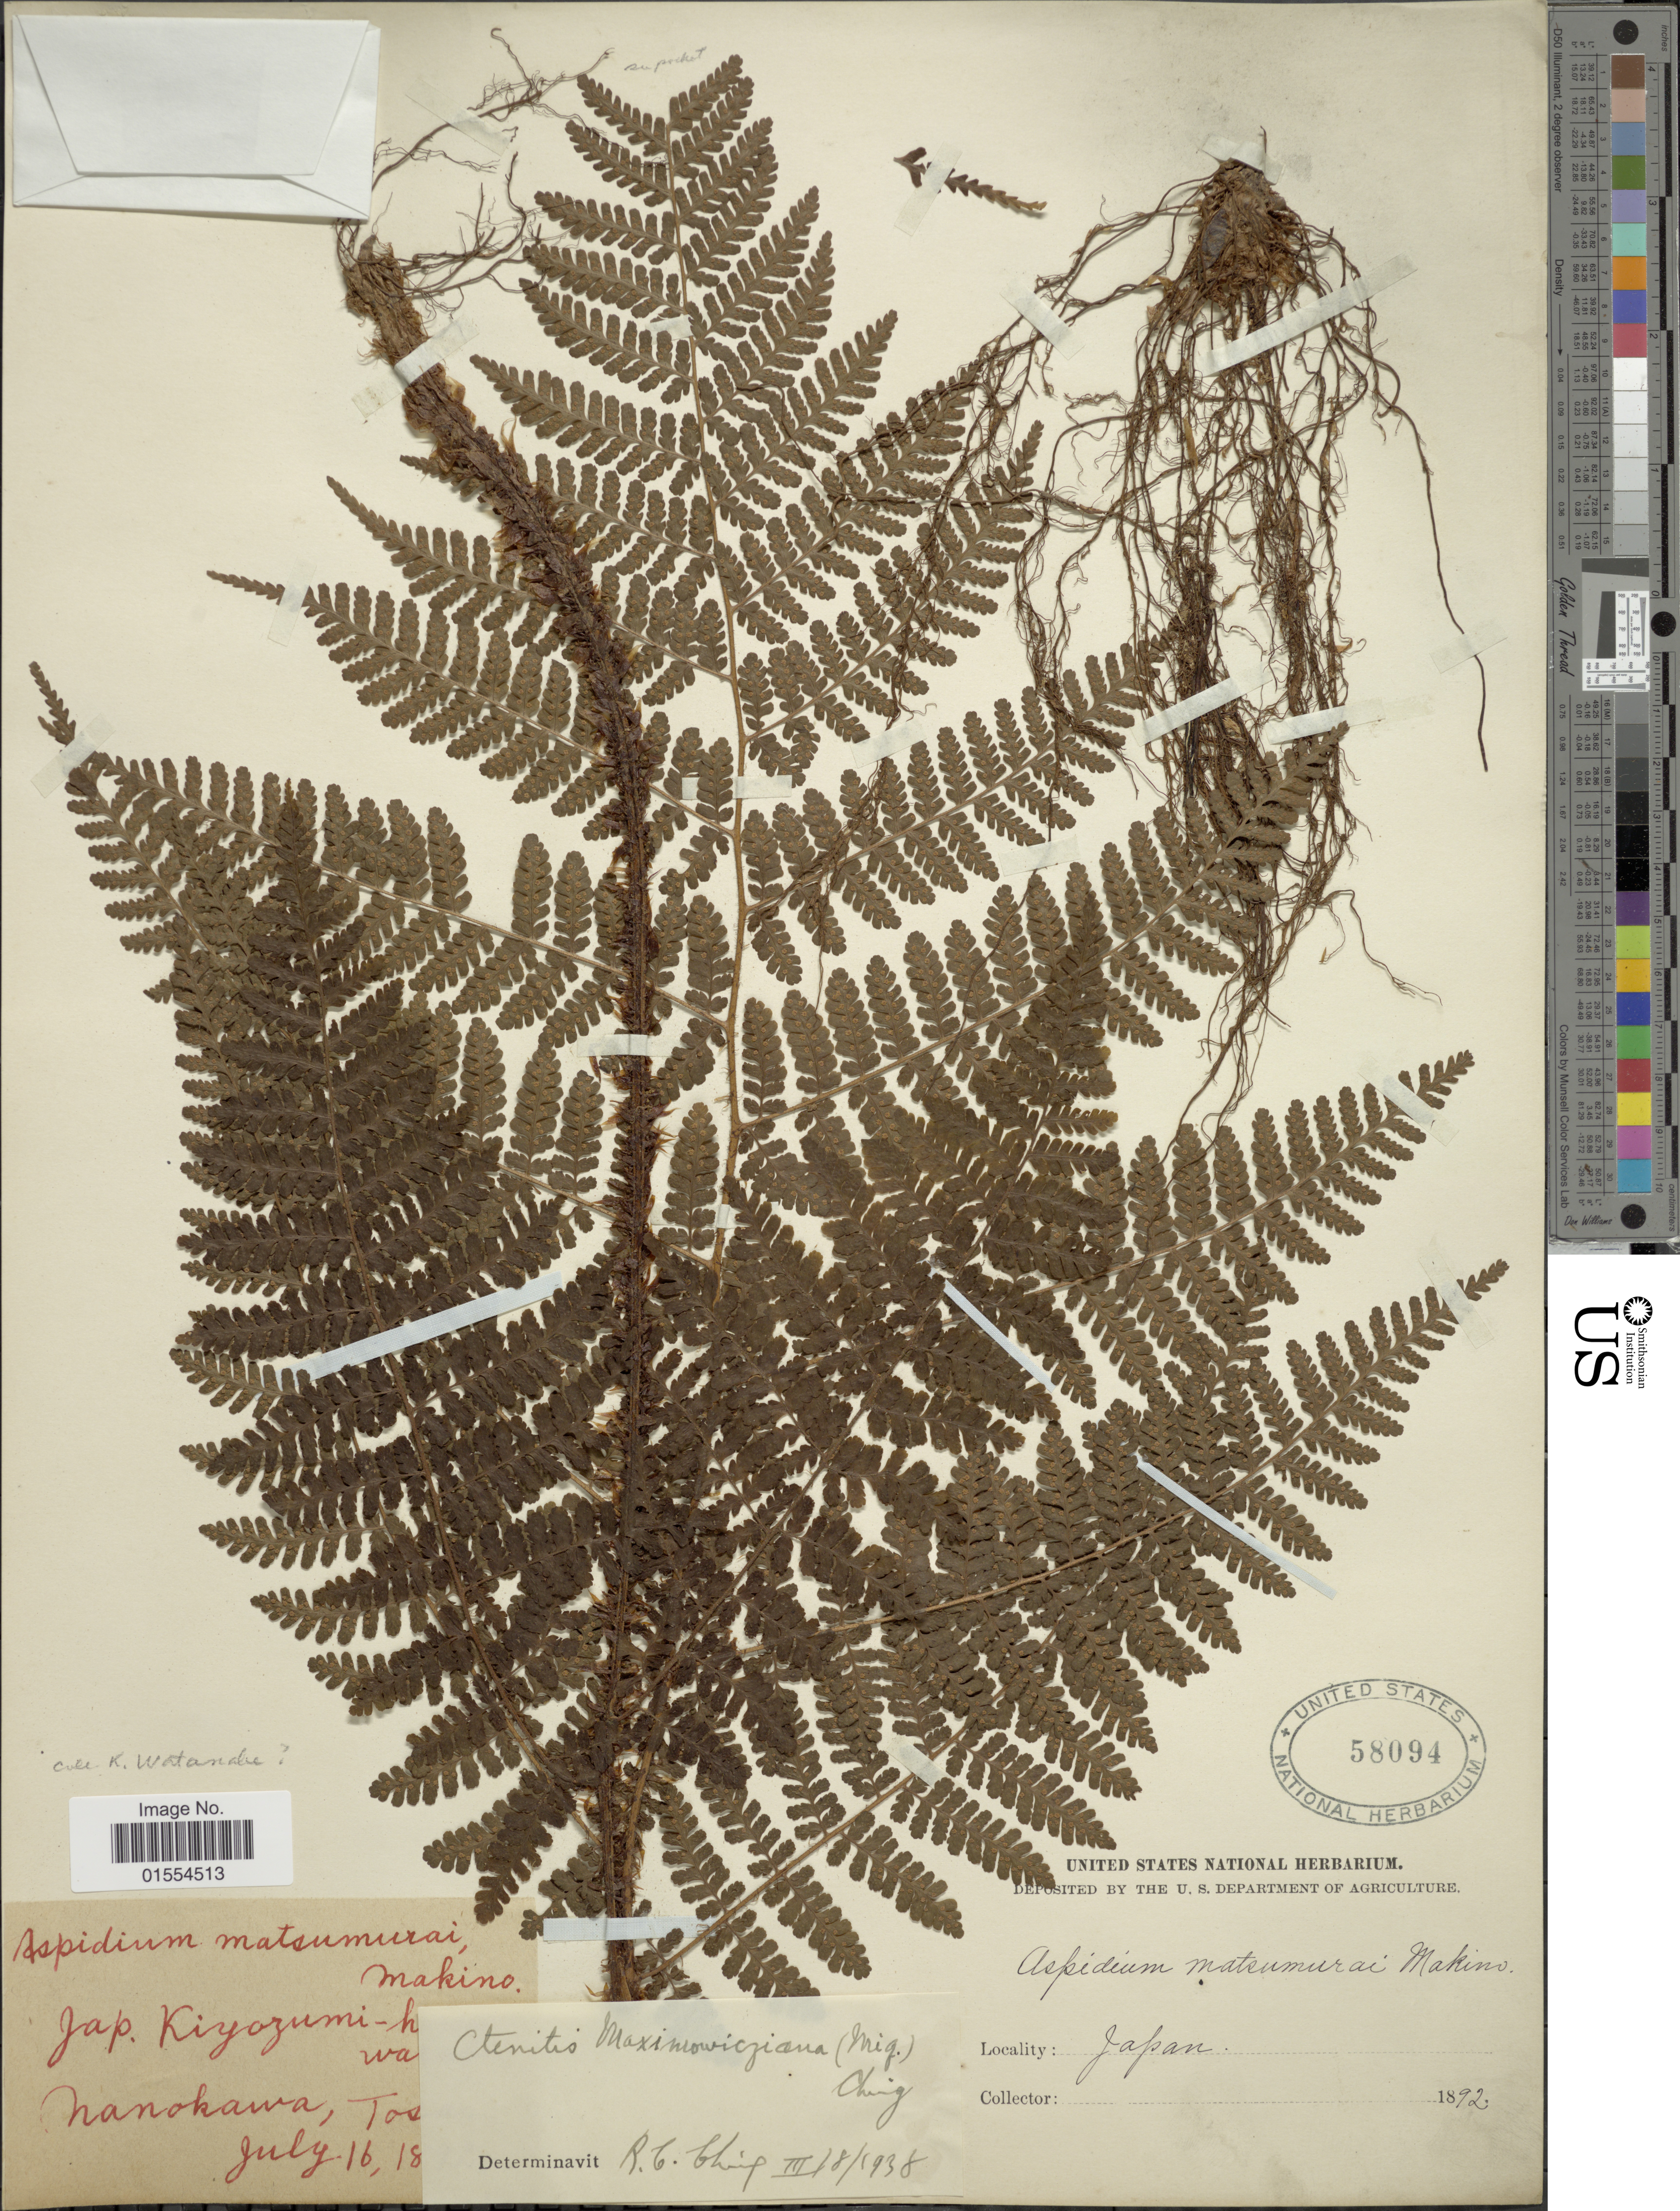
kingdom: Plantae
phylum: Tracheophyta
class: Polypodiopsida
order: Polypodiales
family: Dryopteridaceae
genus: Dryopteris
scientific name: Dryopteris maximowicziana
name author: (Miq.) C. Chr.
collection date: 1892-07-16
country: Japan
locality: Nanokawa, Tosa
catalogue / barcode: US 58094